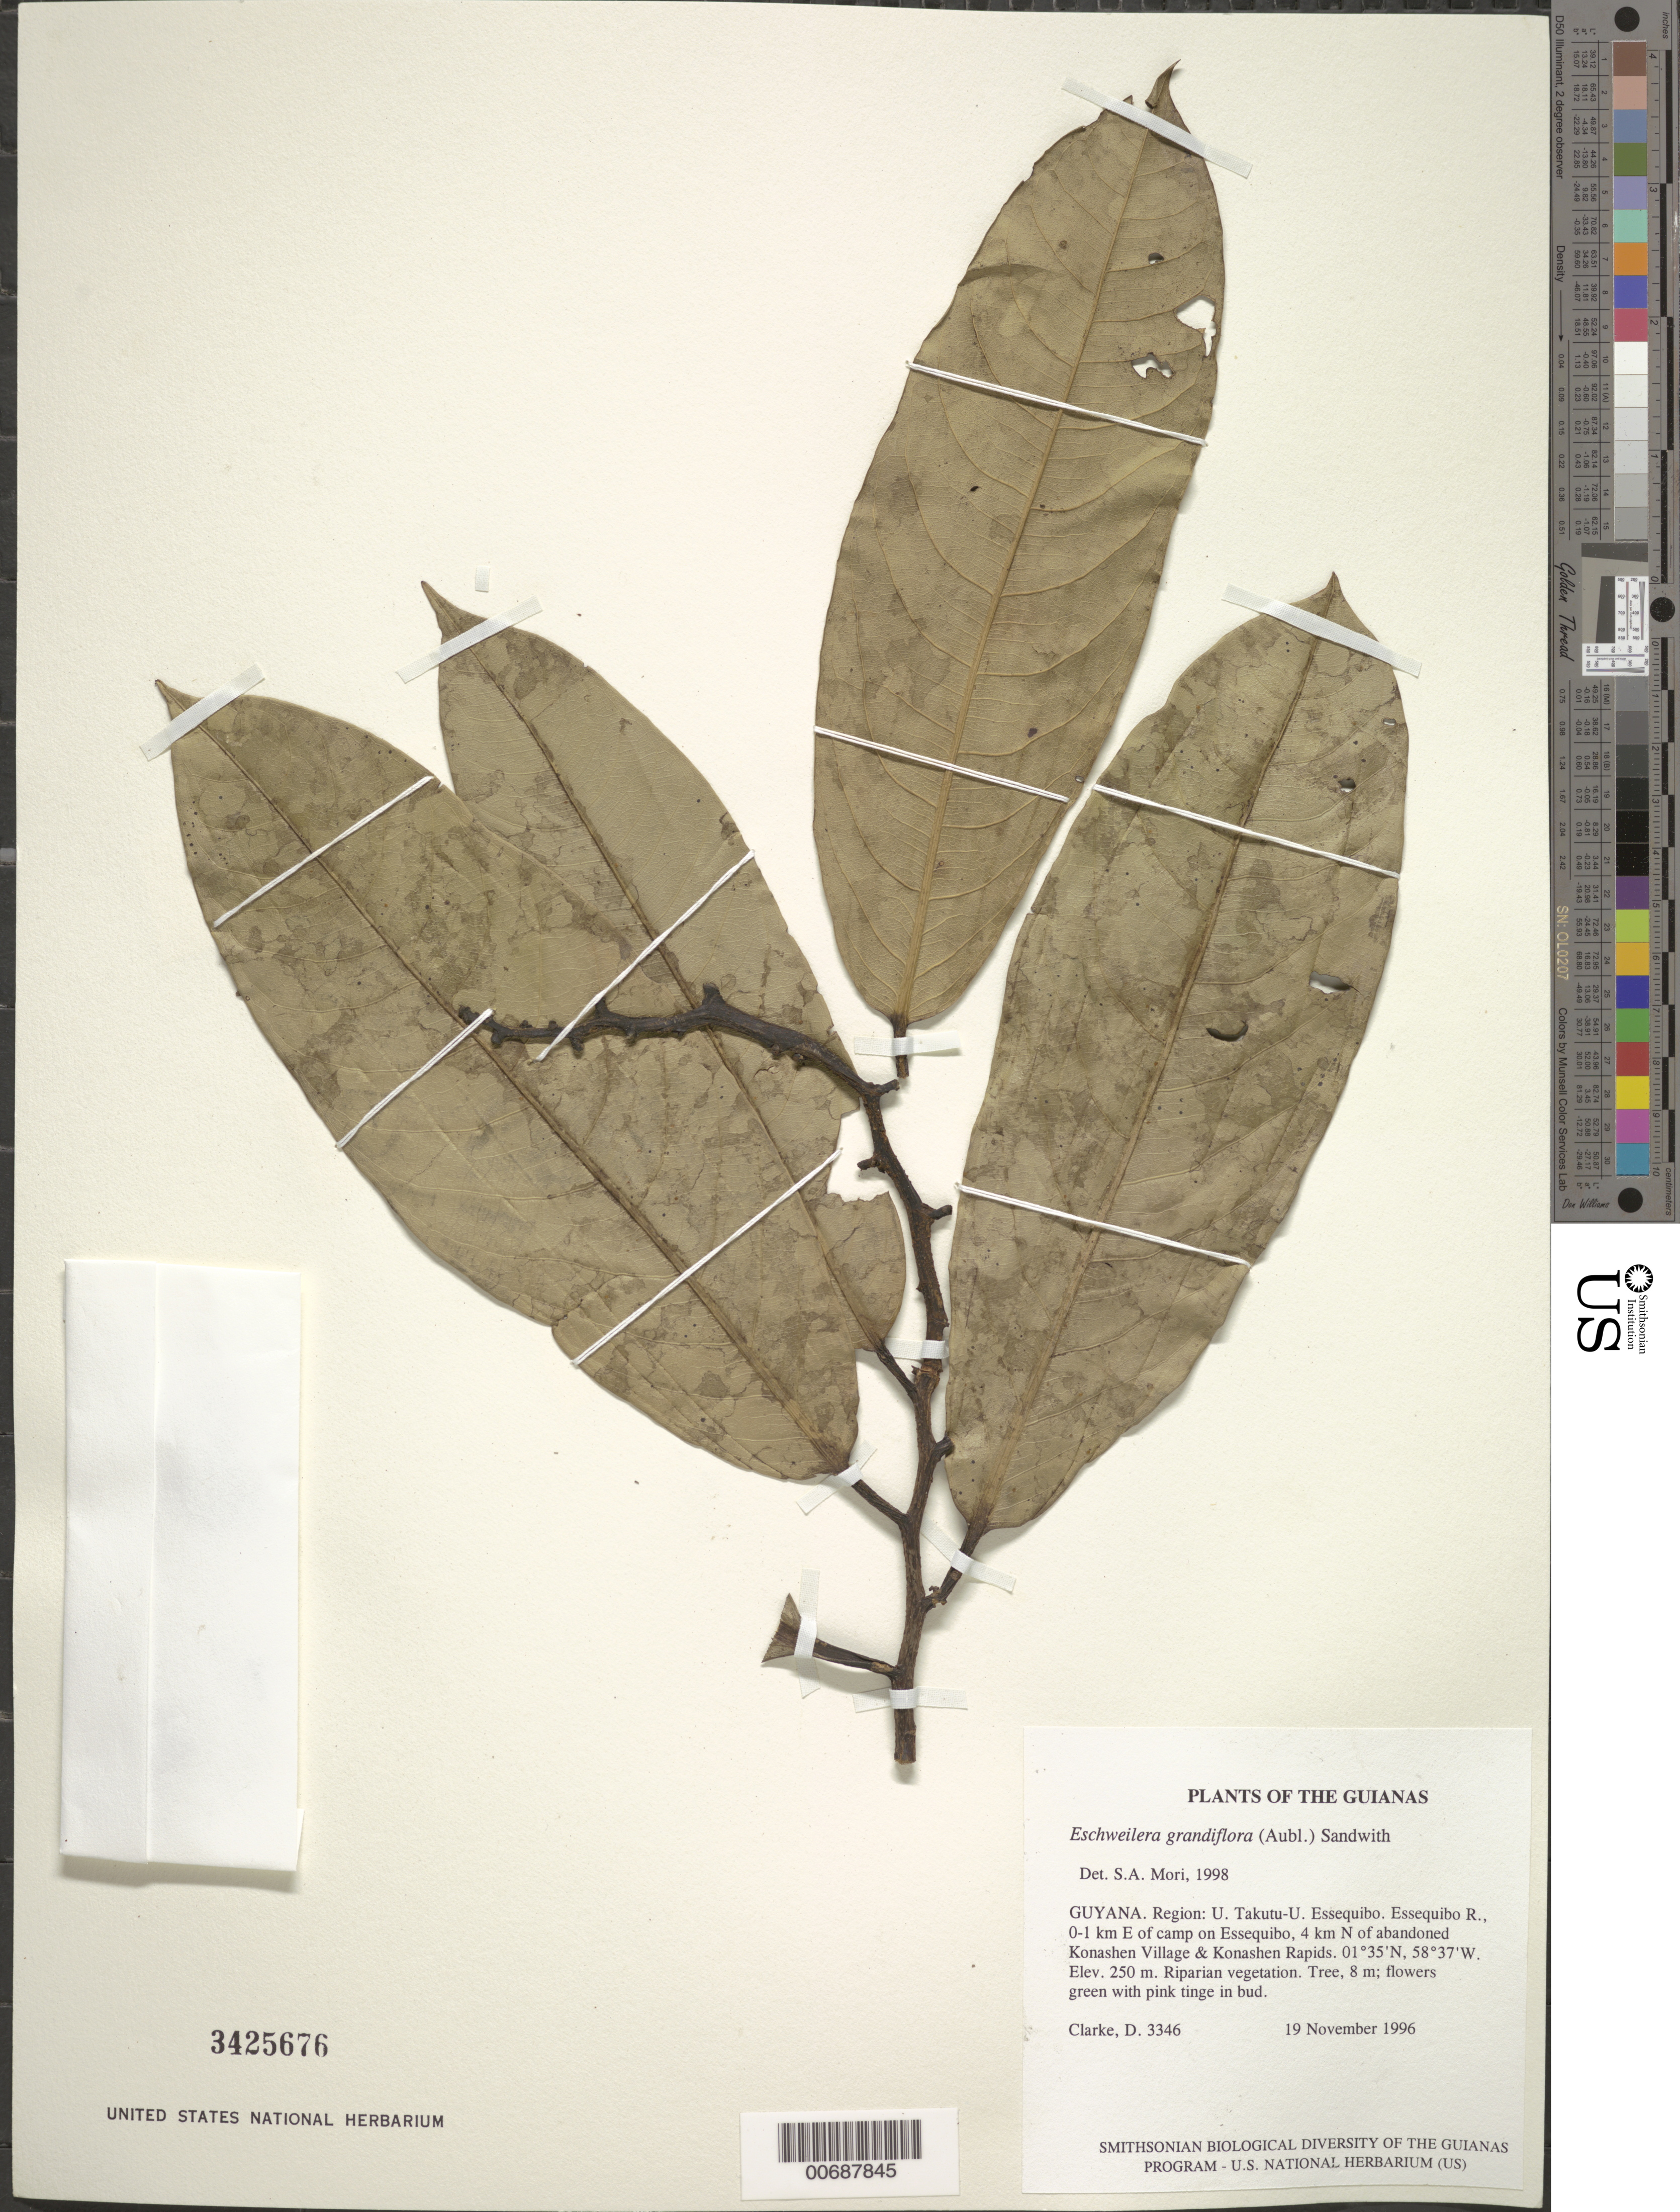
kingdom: Plantae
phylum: Tracheophyta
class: Magnoliopsida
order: Ericales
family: Lecythidaceae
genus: Eschweilera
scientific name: Eschweilera grandiflora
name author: (Aubl.) Sandwith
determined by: Mori, Scott A.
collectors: H. D. Clarke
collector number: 3346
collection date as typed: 19 November 1996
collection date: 1996-11-19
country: Guyana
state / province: U. Takutu-U. Essequibo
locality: Essequibo R., 0-1 km E of camp on Essequibo, 4 km N of abandoned Konashen Village & Konashen Rapids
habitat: Riparian vegetation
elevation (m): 250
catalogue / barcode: US 3425676